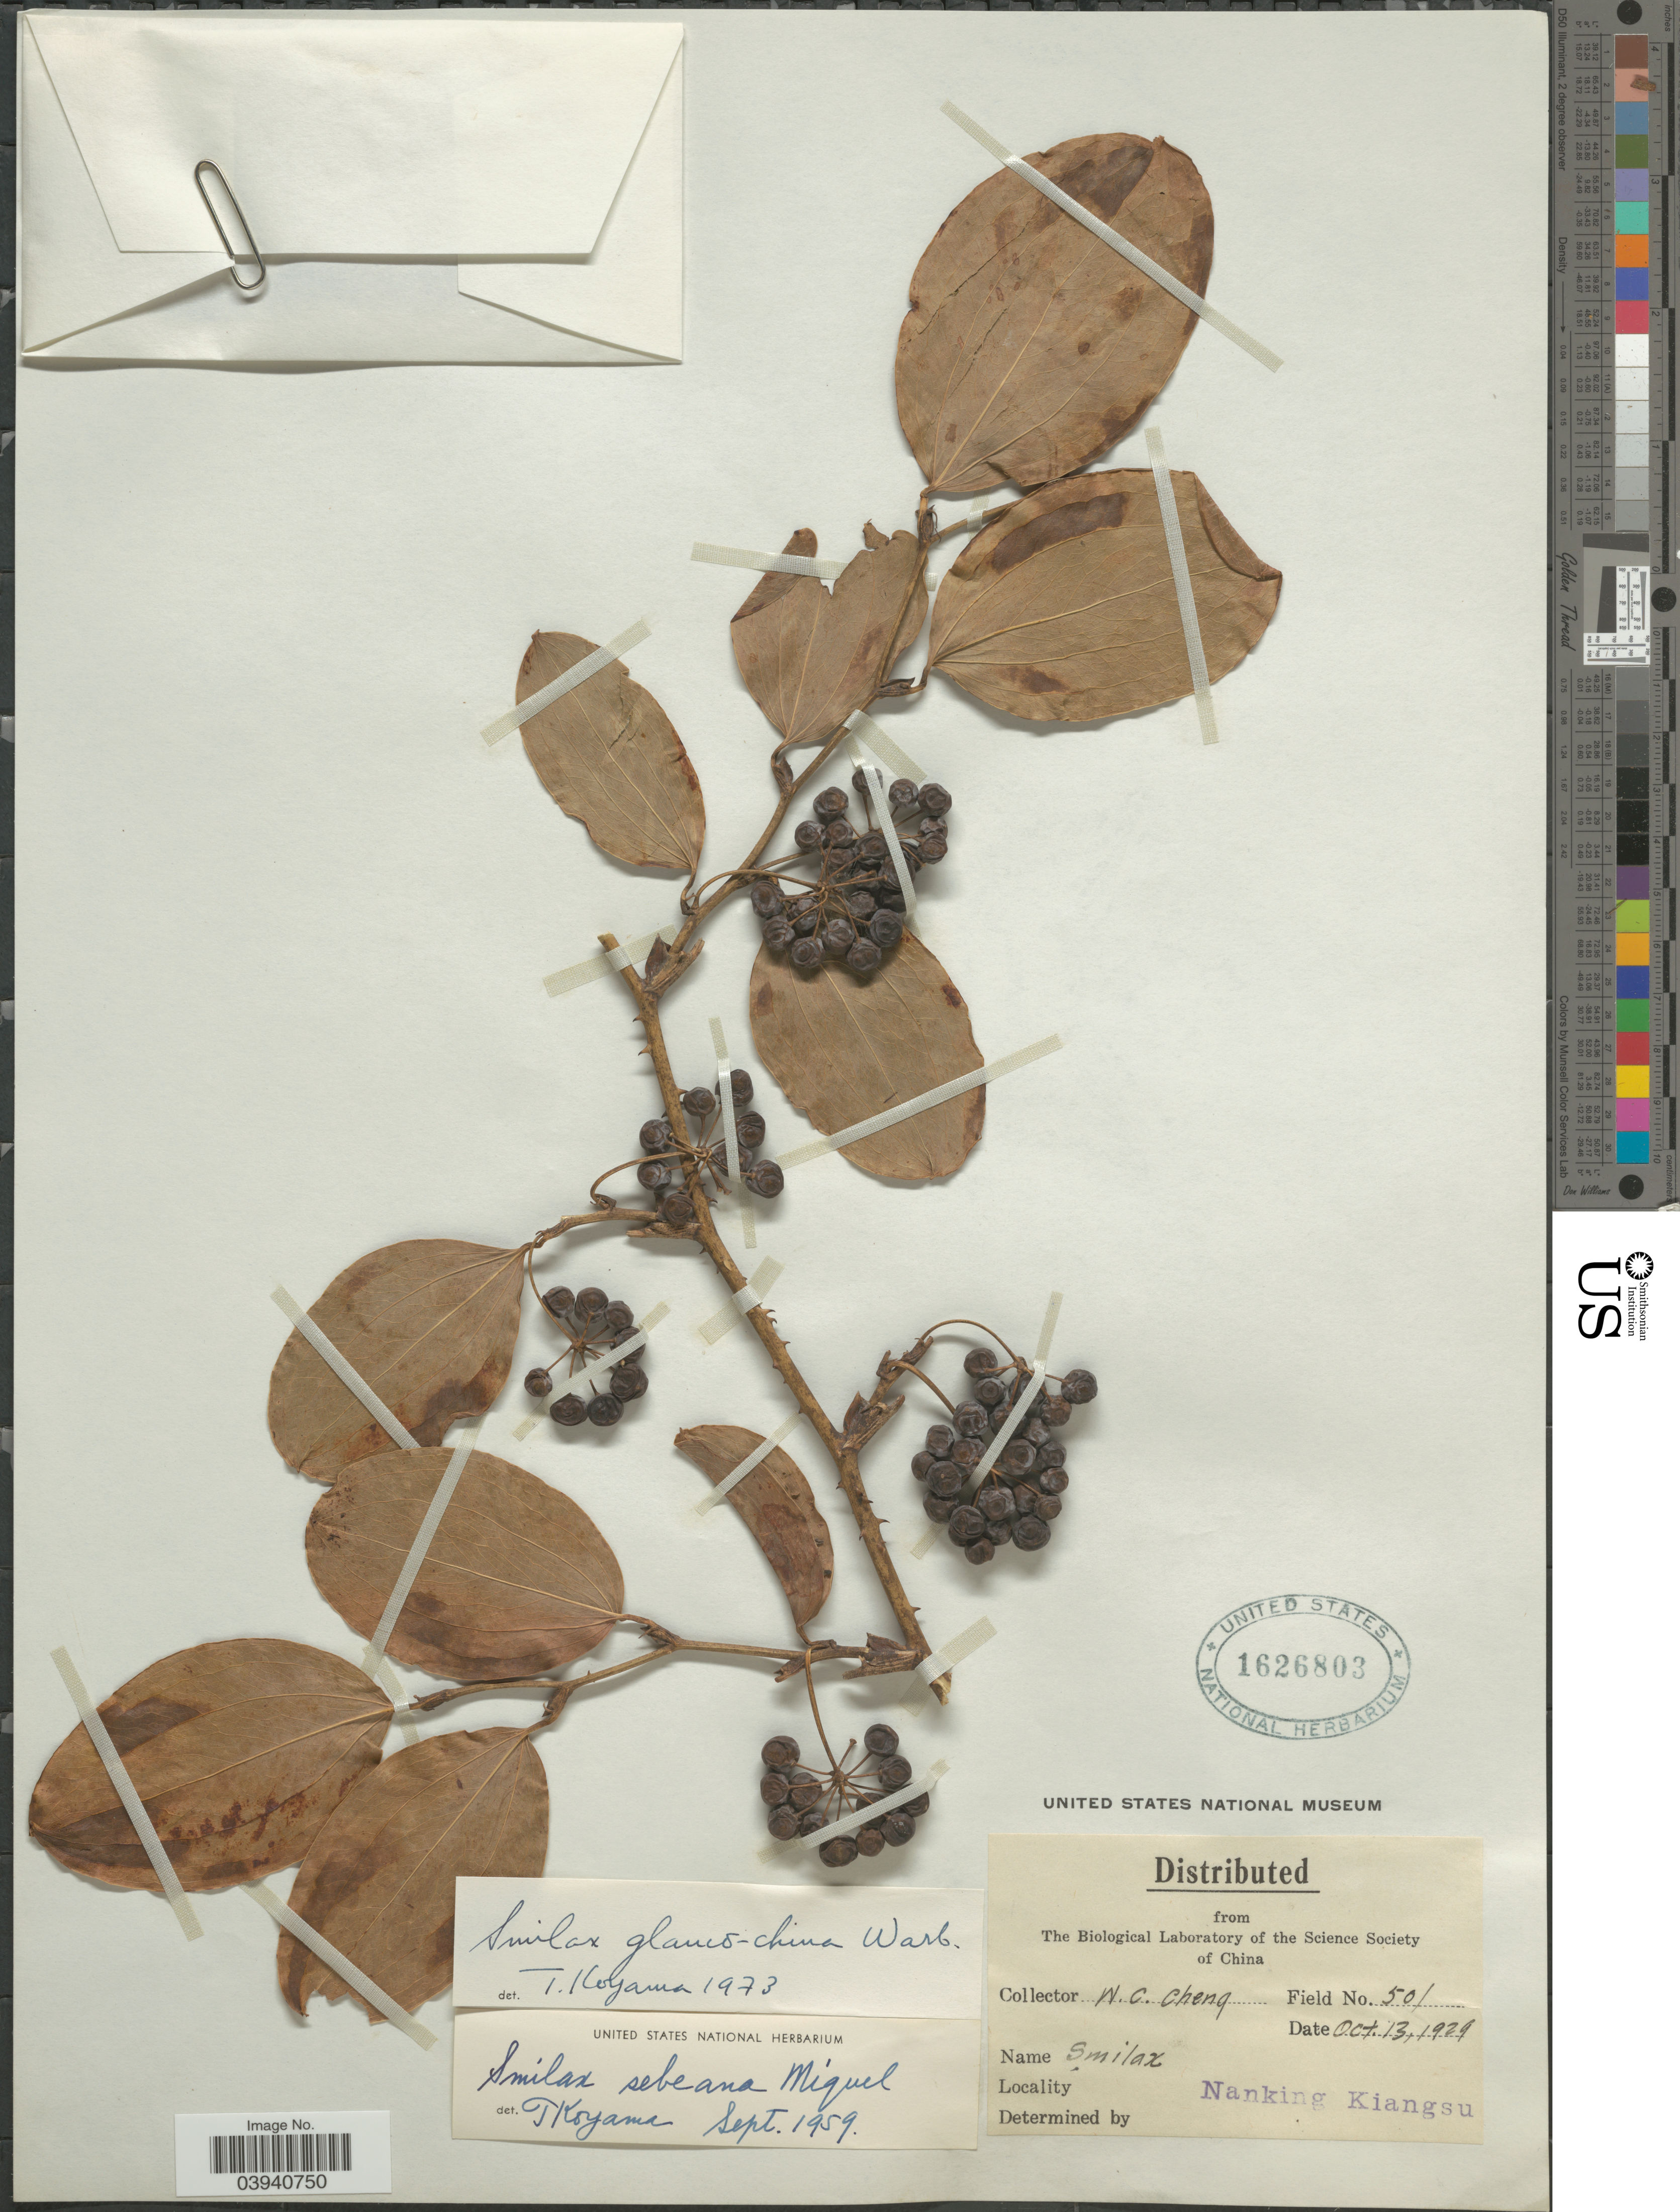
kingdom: Plantae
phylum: Tracheophyta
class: Liliopsida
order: Liliales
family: Smilacaceae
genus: Smilax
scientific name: Smilax glaucochina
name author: Warb. in Diels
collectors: W. C. Cheng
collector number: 501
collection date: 1929-10-13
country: China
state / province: Jiangsu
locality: Nanking Kiangsu.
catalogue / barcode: US 1626803